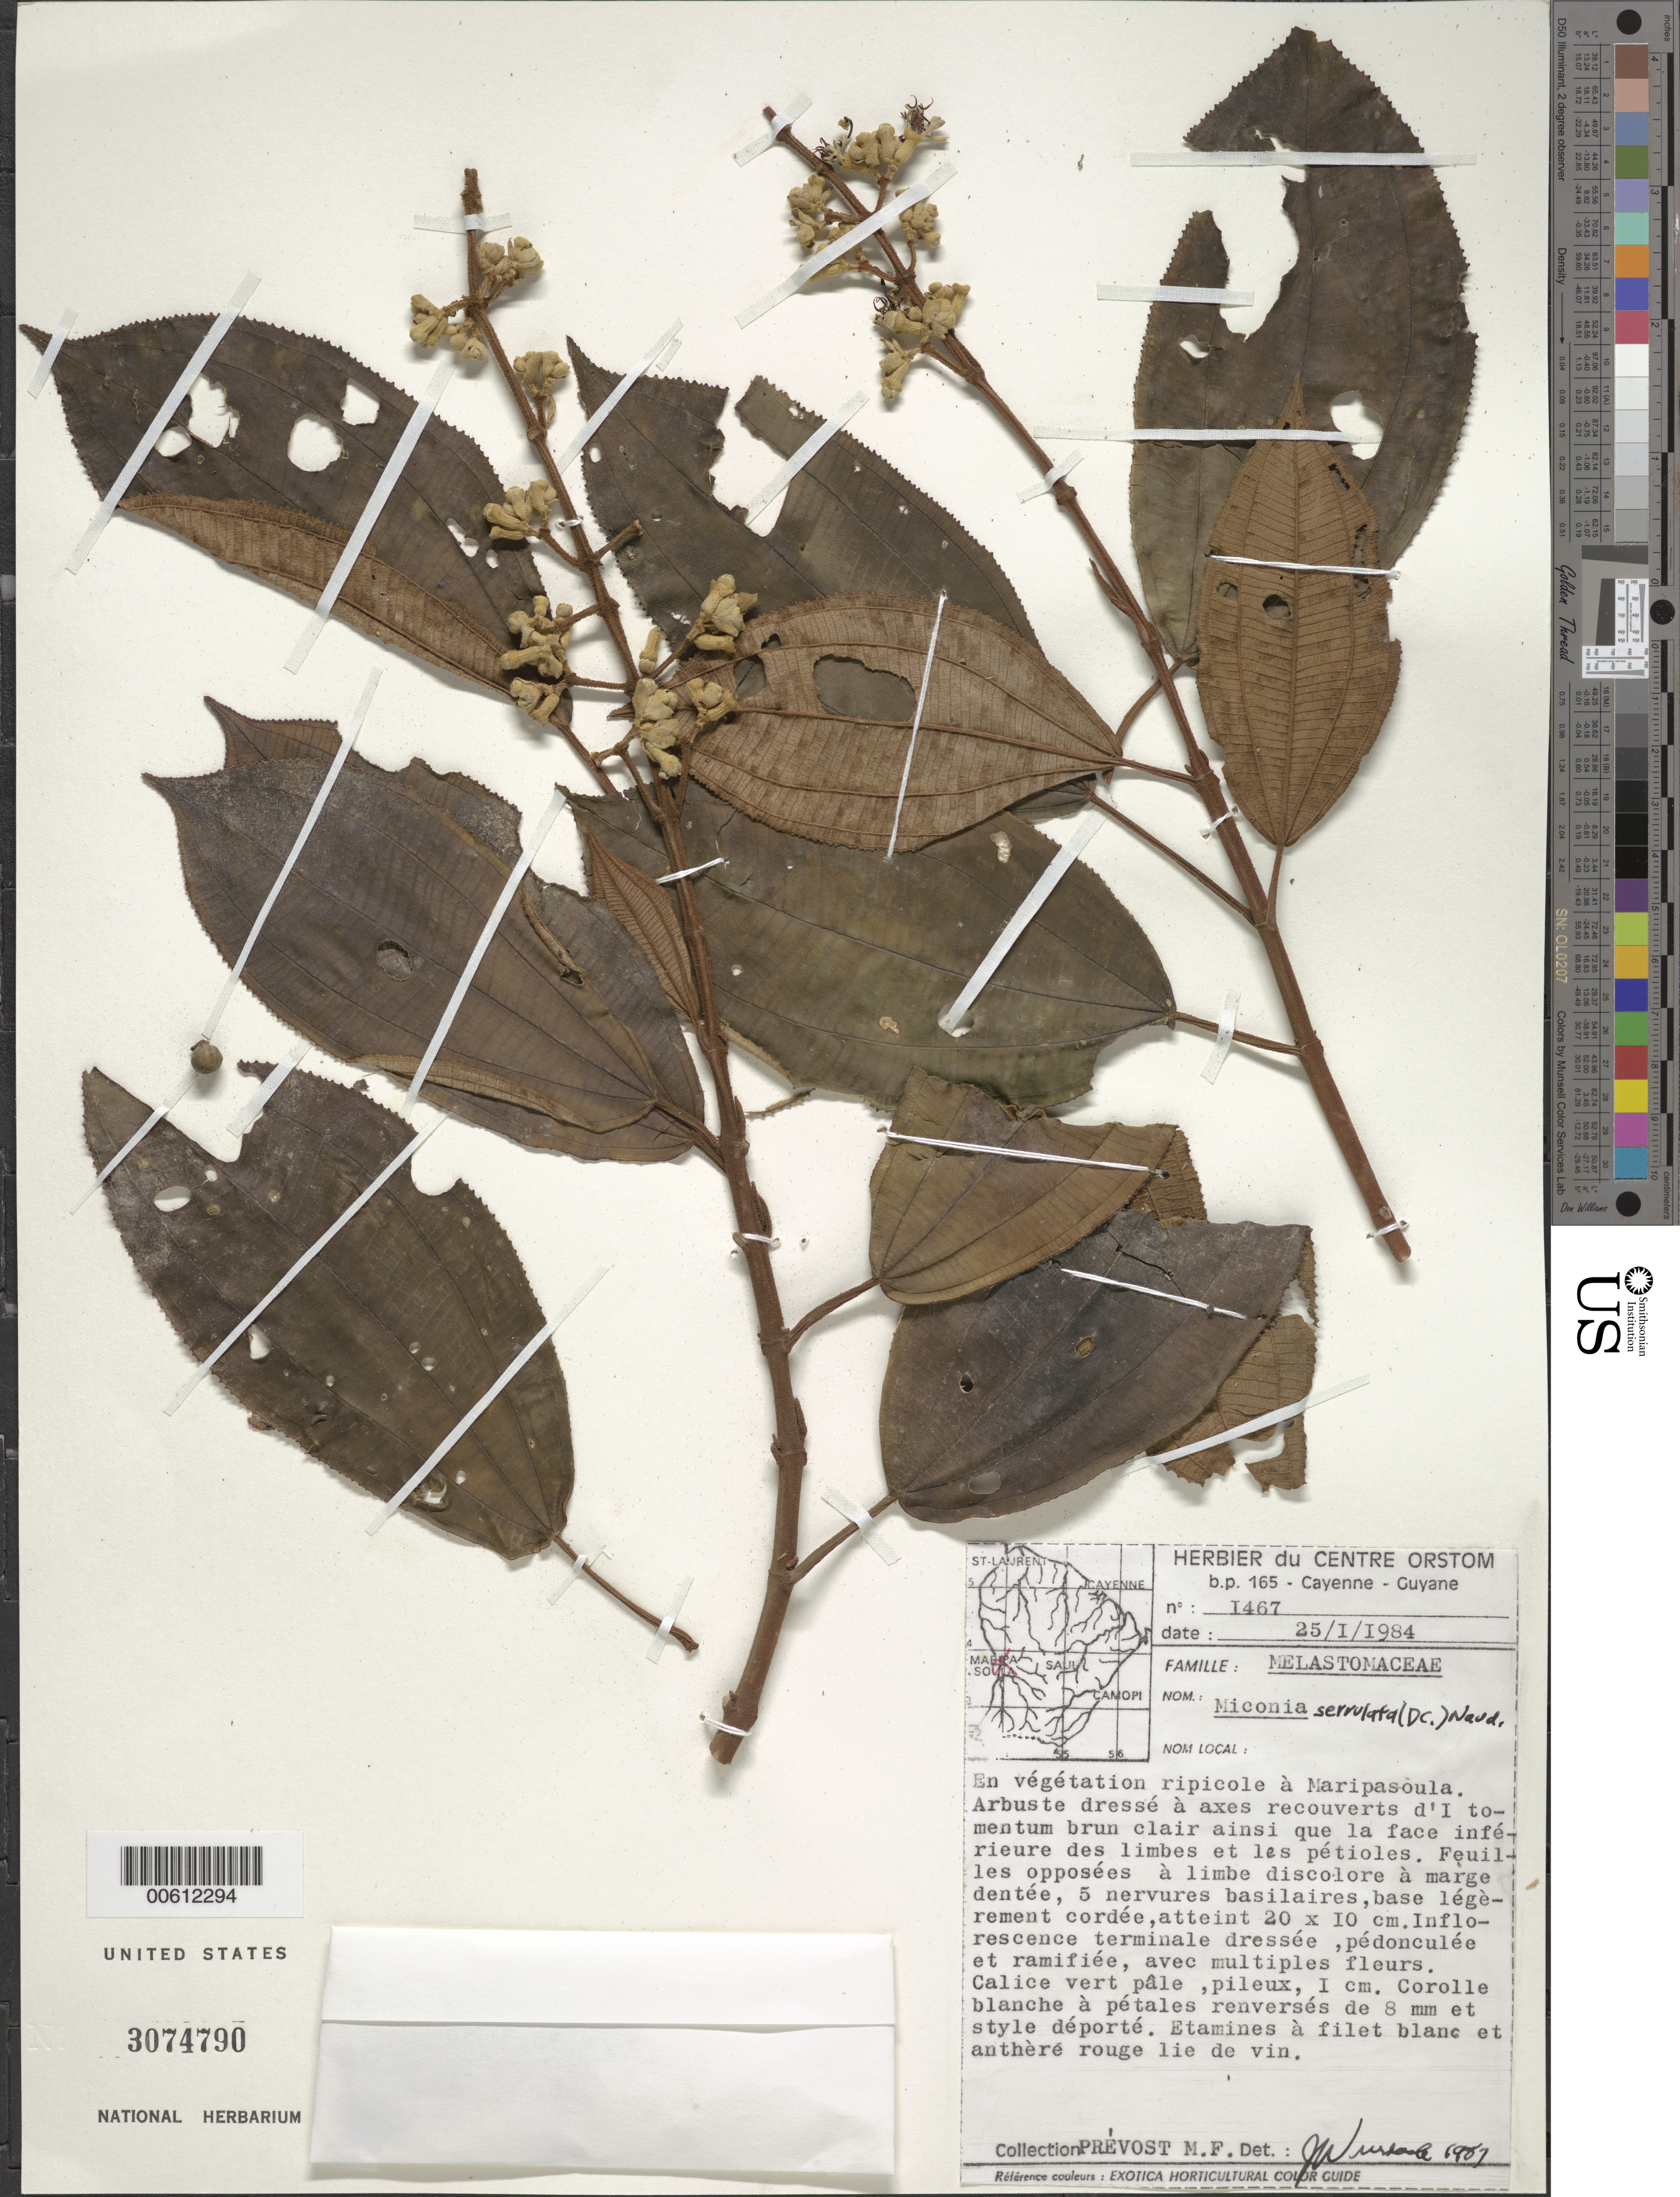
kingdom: Plantae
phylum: Tracheophyta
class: Magnoliopsida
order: Myrtales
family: Melastomataceae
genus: Miconia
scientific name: Miconia serrulata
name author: (DC.) Naudin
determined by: Wurdack, John J., (US), US (UNITED STATES)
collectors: M.-F. Prévost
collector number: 1467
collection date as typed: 25-Jan-84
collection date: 1984-01-25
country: French Guiana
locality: Maripasoula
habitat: Vegetation ripicole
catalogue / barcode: US 3074790